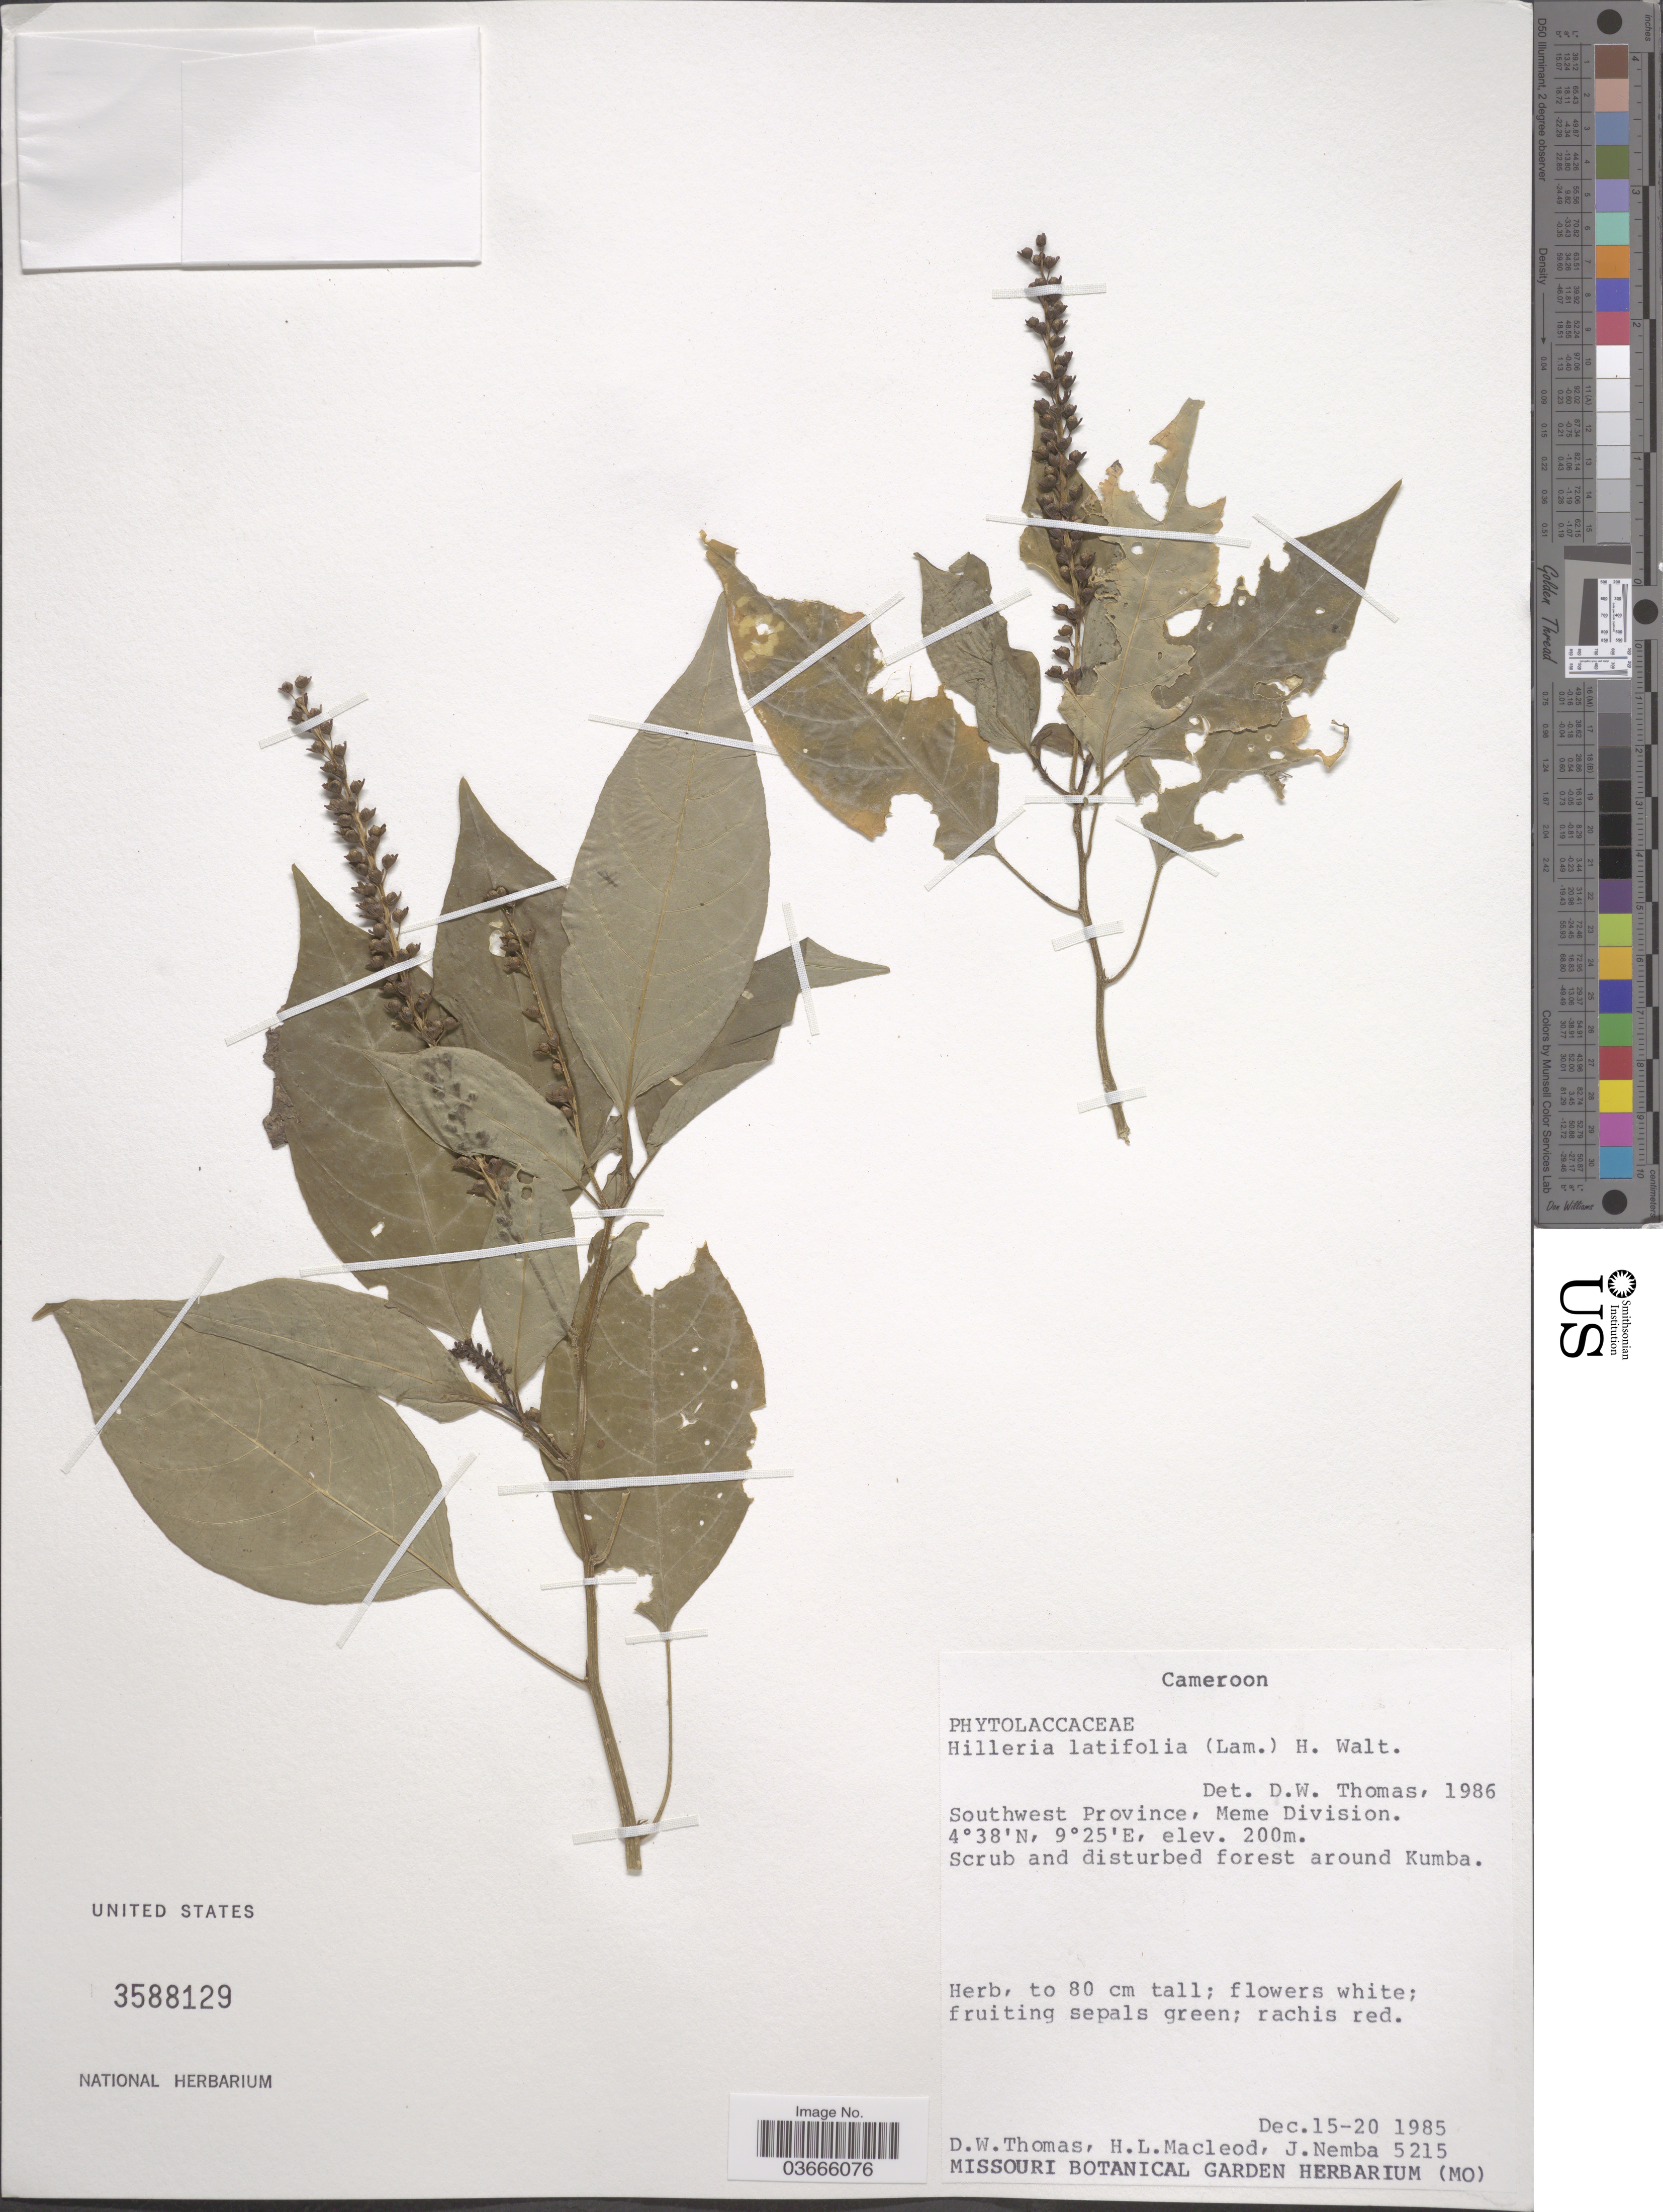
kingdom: Plantae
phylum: Tracheophyta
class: Magnoliopsida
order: Caryophyllales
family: Phytolaccaceae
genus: Hilleria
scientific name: Hilleria latifolia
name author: (Lam.) H. Walter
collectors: D. W. Thomas, H. Macleod & J. Nemba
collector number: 5215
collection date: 1985-12-15/1985-12-20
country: Cameroon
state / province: Sud-Ouest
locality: Southwest Province, Meme Division. Scrub and disturbed forest around Kumba.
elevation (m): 200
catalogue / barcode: US 3588129